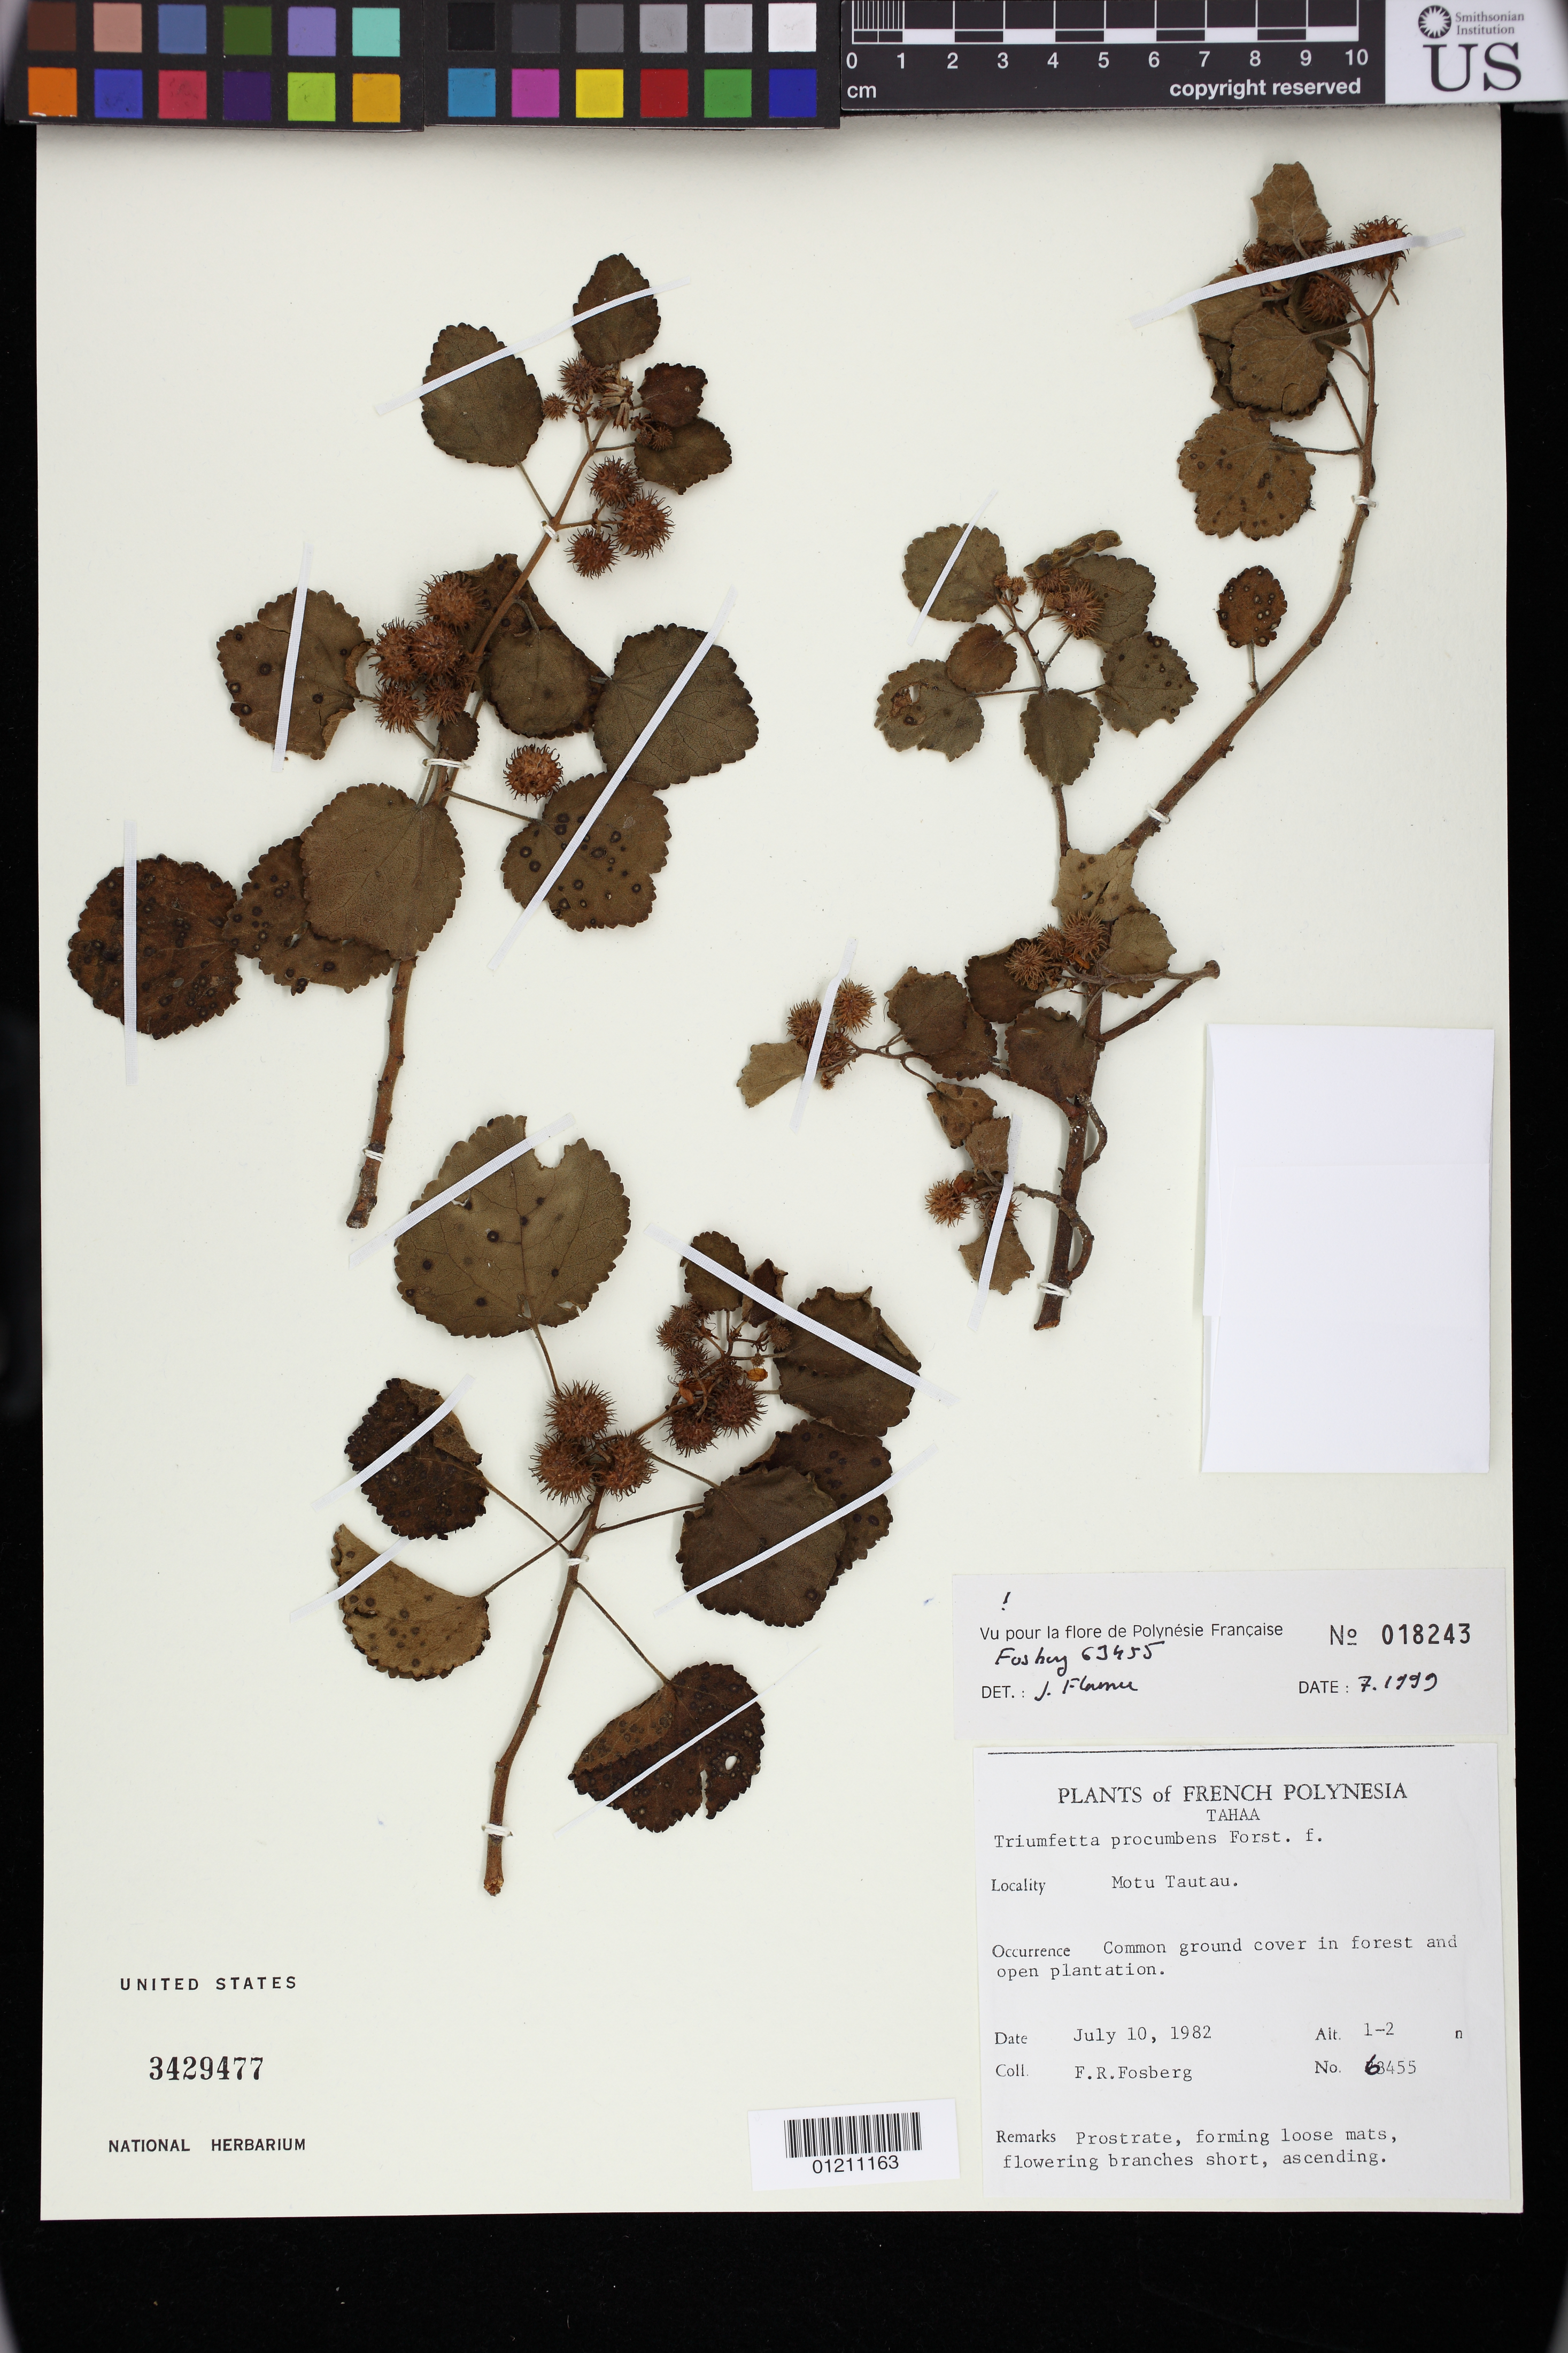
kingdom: Plantae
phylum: Tracheophyta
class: Magnoliopsida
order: Malvales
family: Malvaceae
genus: Triumfetta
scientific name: Triumfetta procumbens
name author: G. Forst.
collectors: F. R. Fosberg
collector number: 68455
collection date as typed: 07 Oct 1982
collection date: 1982-10-07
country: French Polynesia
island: Tahaa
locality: French Polynesia, Tahaa, Motu Tautau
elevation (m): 1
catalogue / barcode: US 3429477